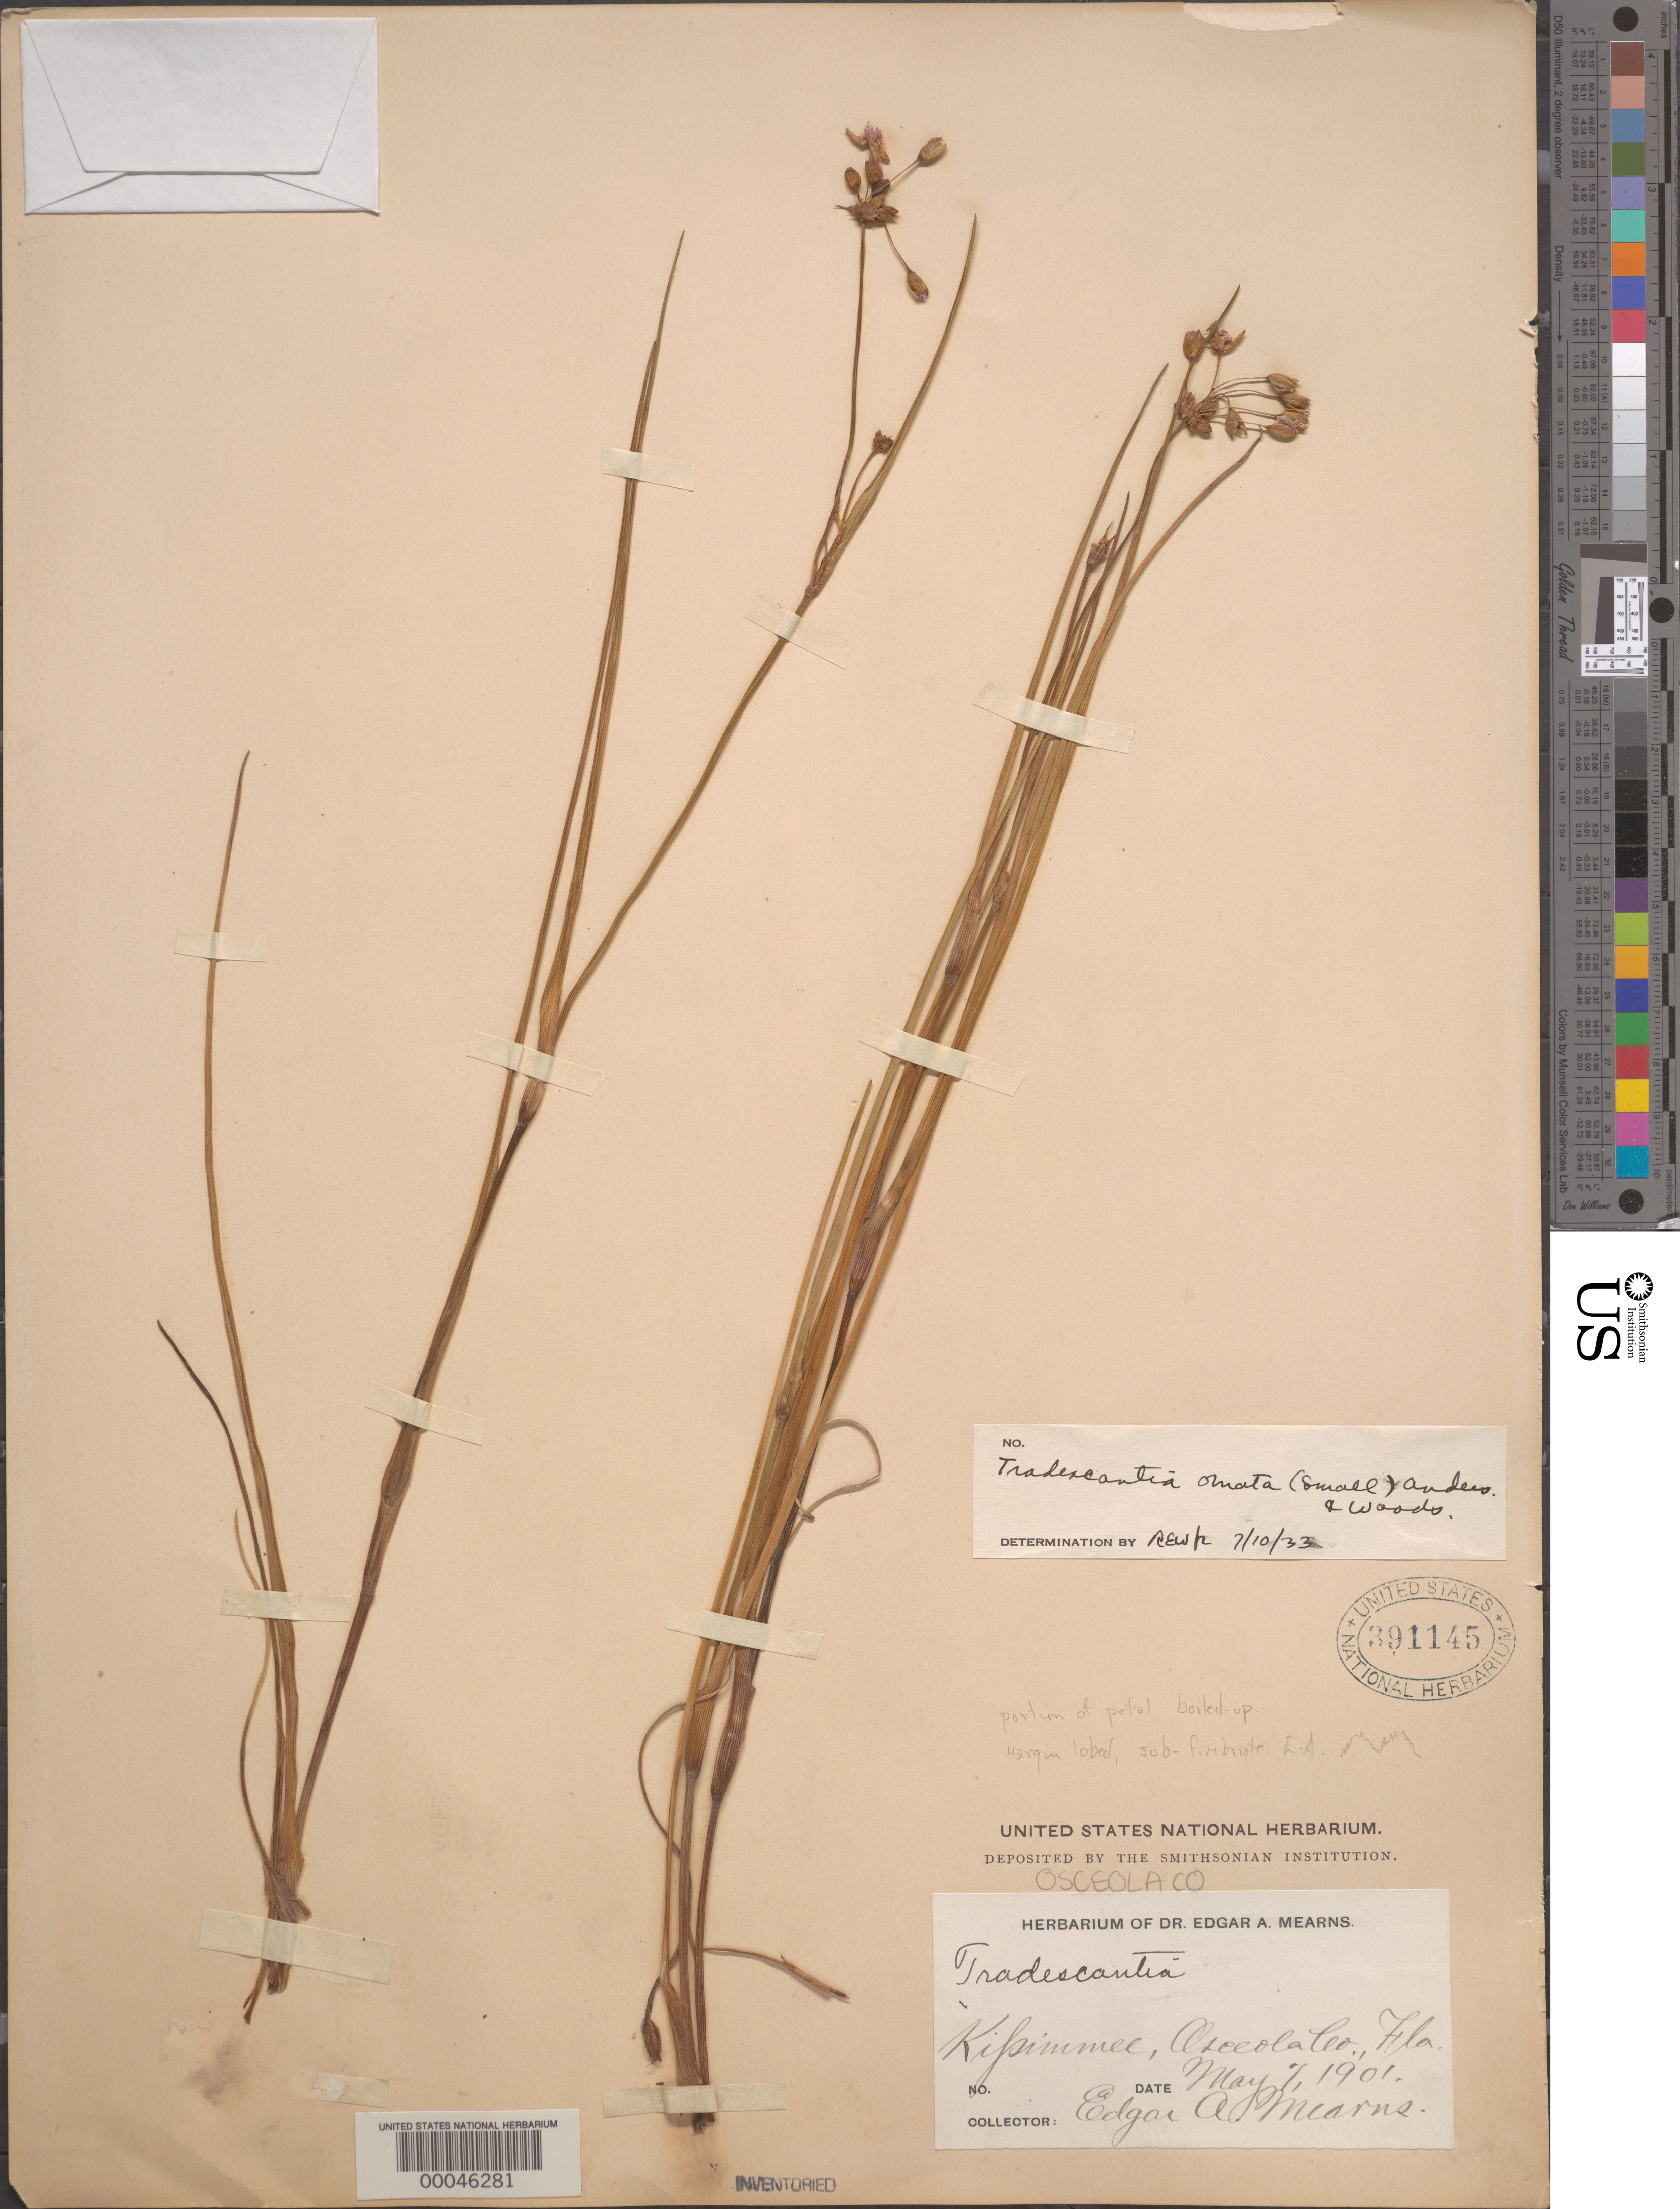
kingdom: Plantae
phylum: Tracheophyta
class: Liliopsida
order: Commelinales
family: Commelinaceae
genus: Cuthbertia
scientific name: Cuthbertia ornata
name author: Small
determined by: Strong, Mark T., (BOT), Smithsonian Institution - National Museum of Natural History (UNITED STATES)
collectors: E. A. Mearns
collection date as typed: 07 May 1901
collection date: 1901-05-07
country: United States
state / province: Florida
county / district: Osceola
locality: Kipimmee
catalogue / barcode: US 391145